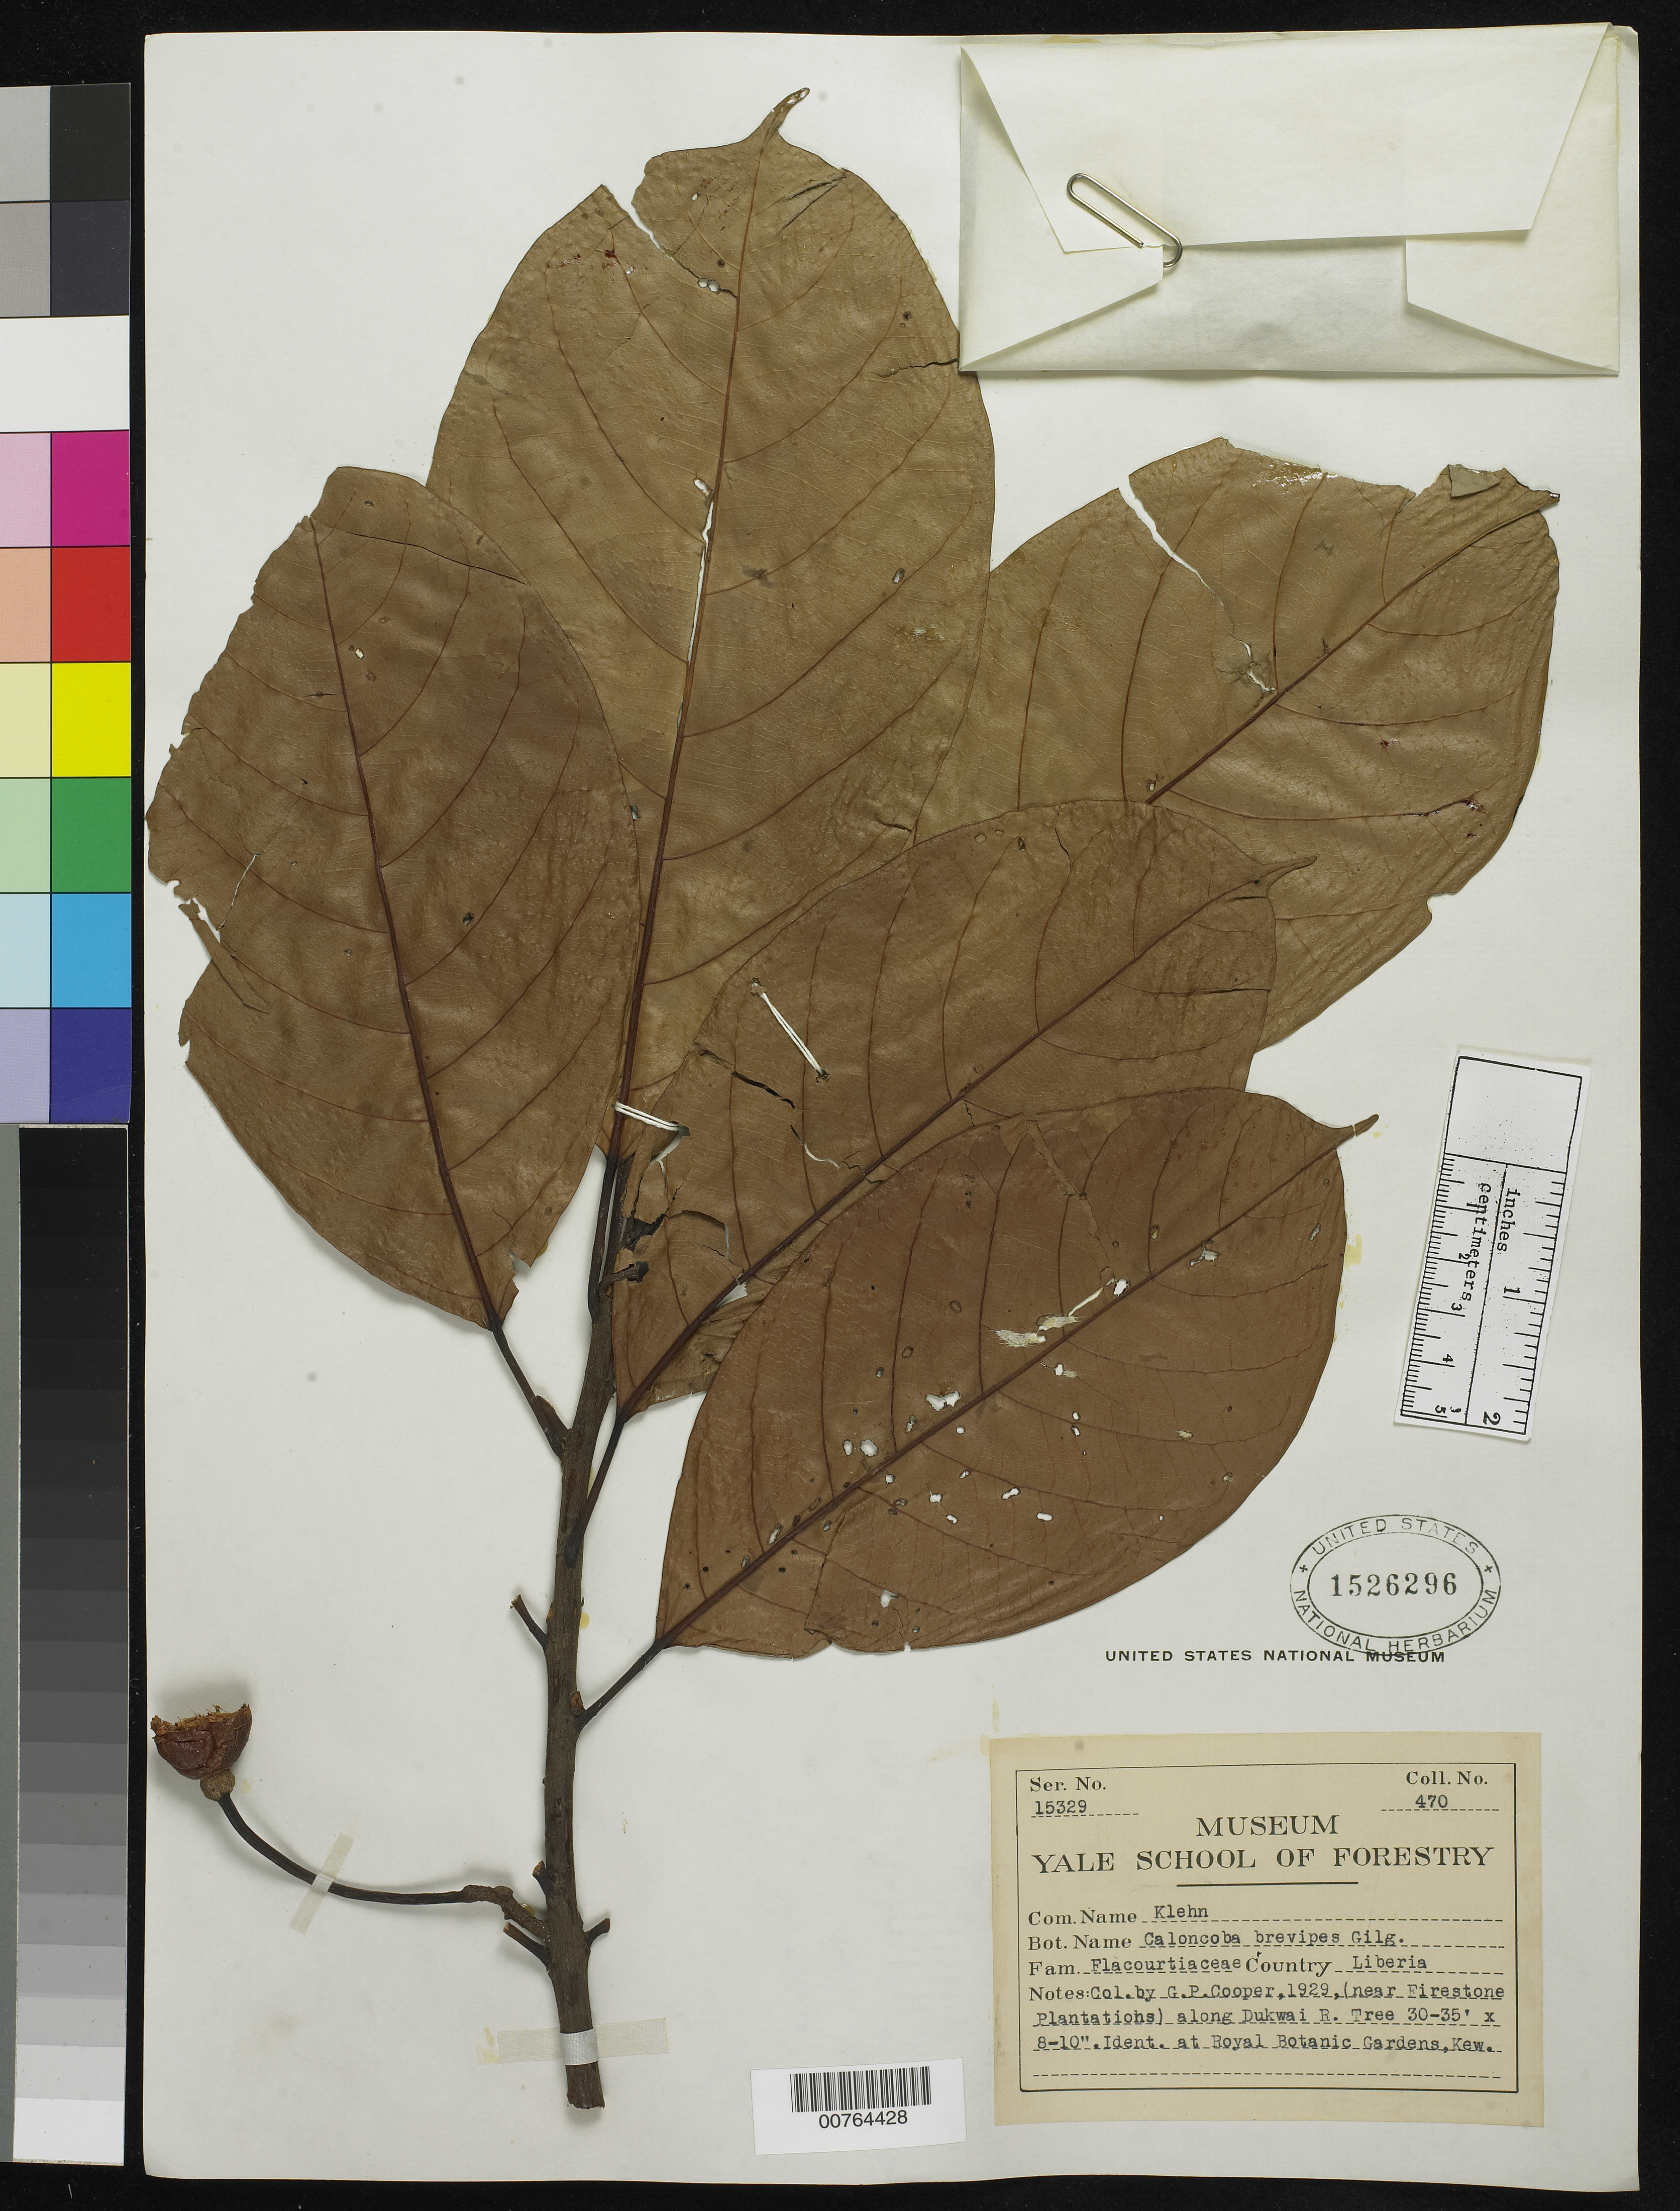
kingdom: Plantae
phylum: Tracheophyta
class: Magnoliopsida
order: Malpighiales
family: Achariaceae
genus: Caloncoba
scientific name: Caloncoba brevipes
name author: (Stapf) Gilg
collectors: G. Cooper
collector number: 470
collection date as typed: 1929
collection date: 1929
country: Liberia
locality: (near Firestone Plantations) along Dukwai R.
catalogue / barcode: US 1526296